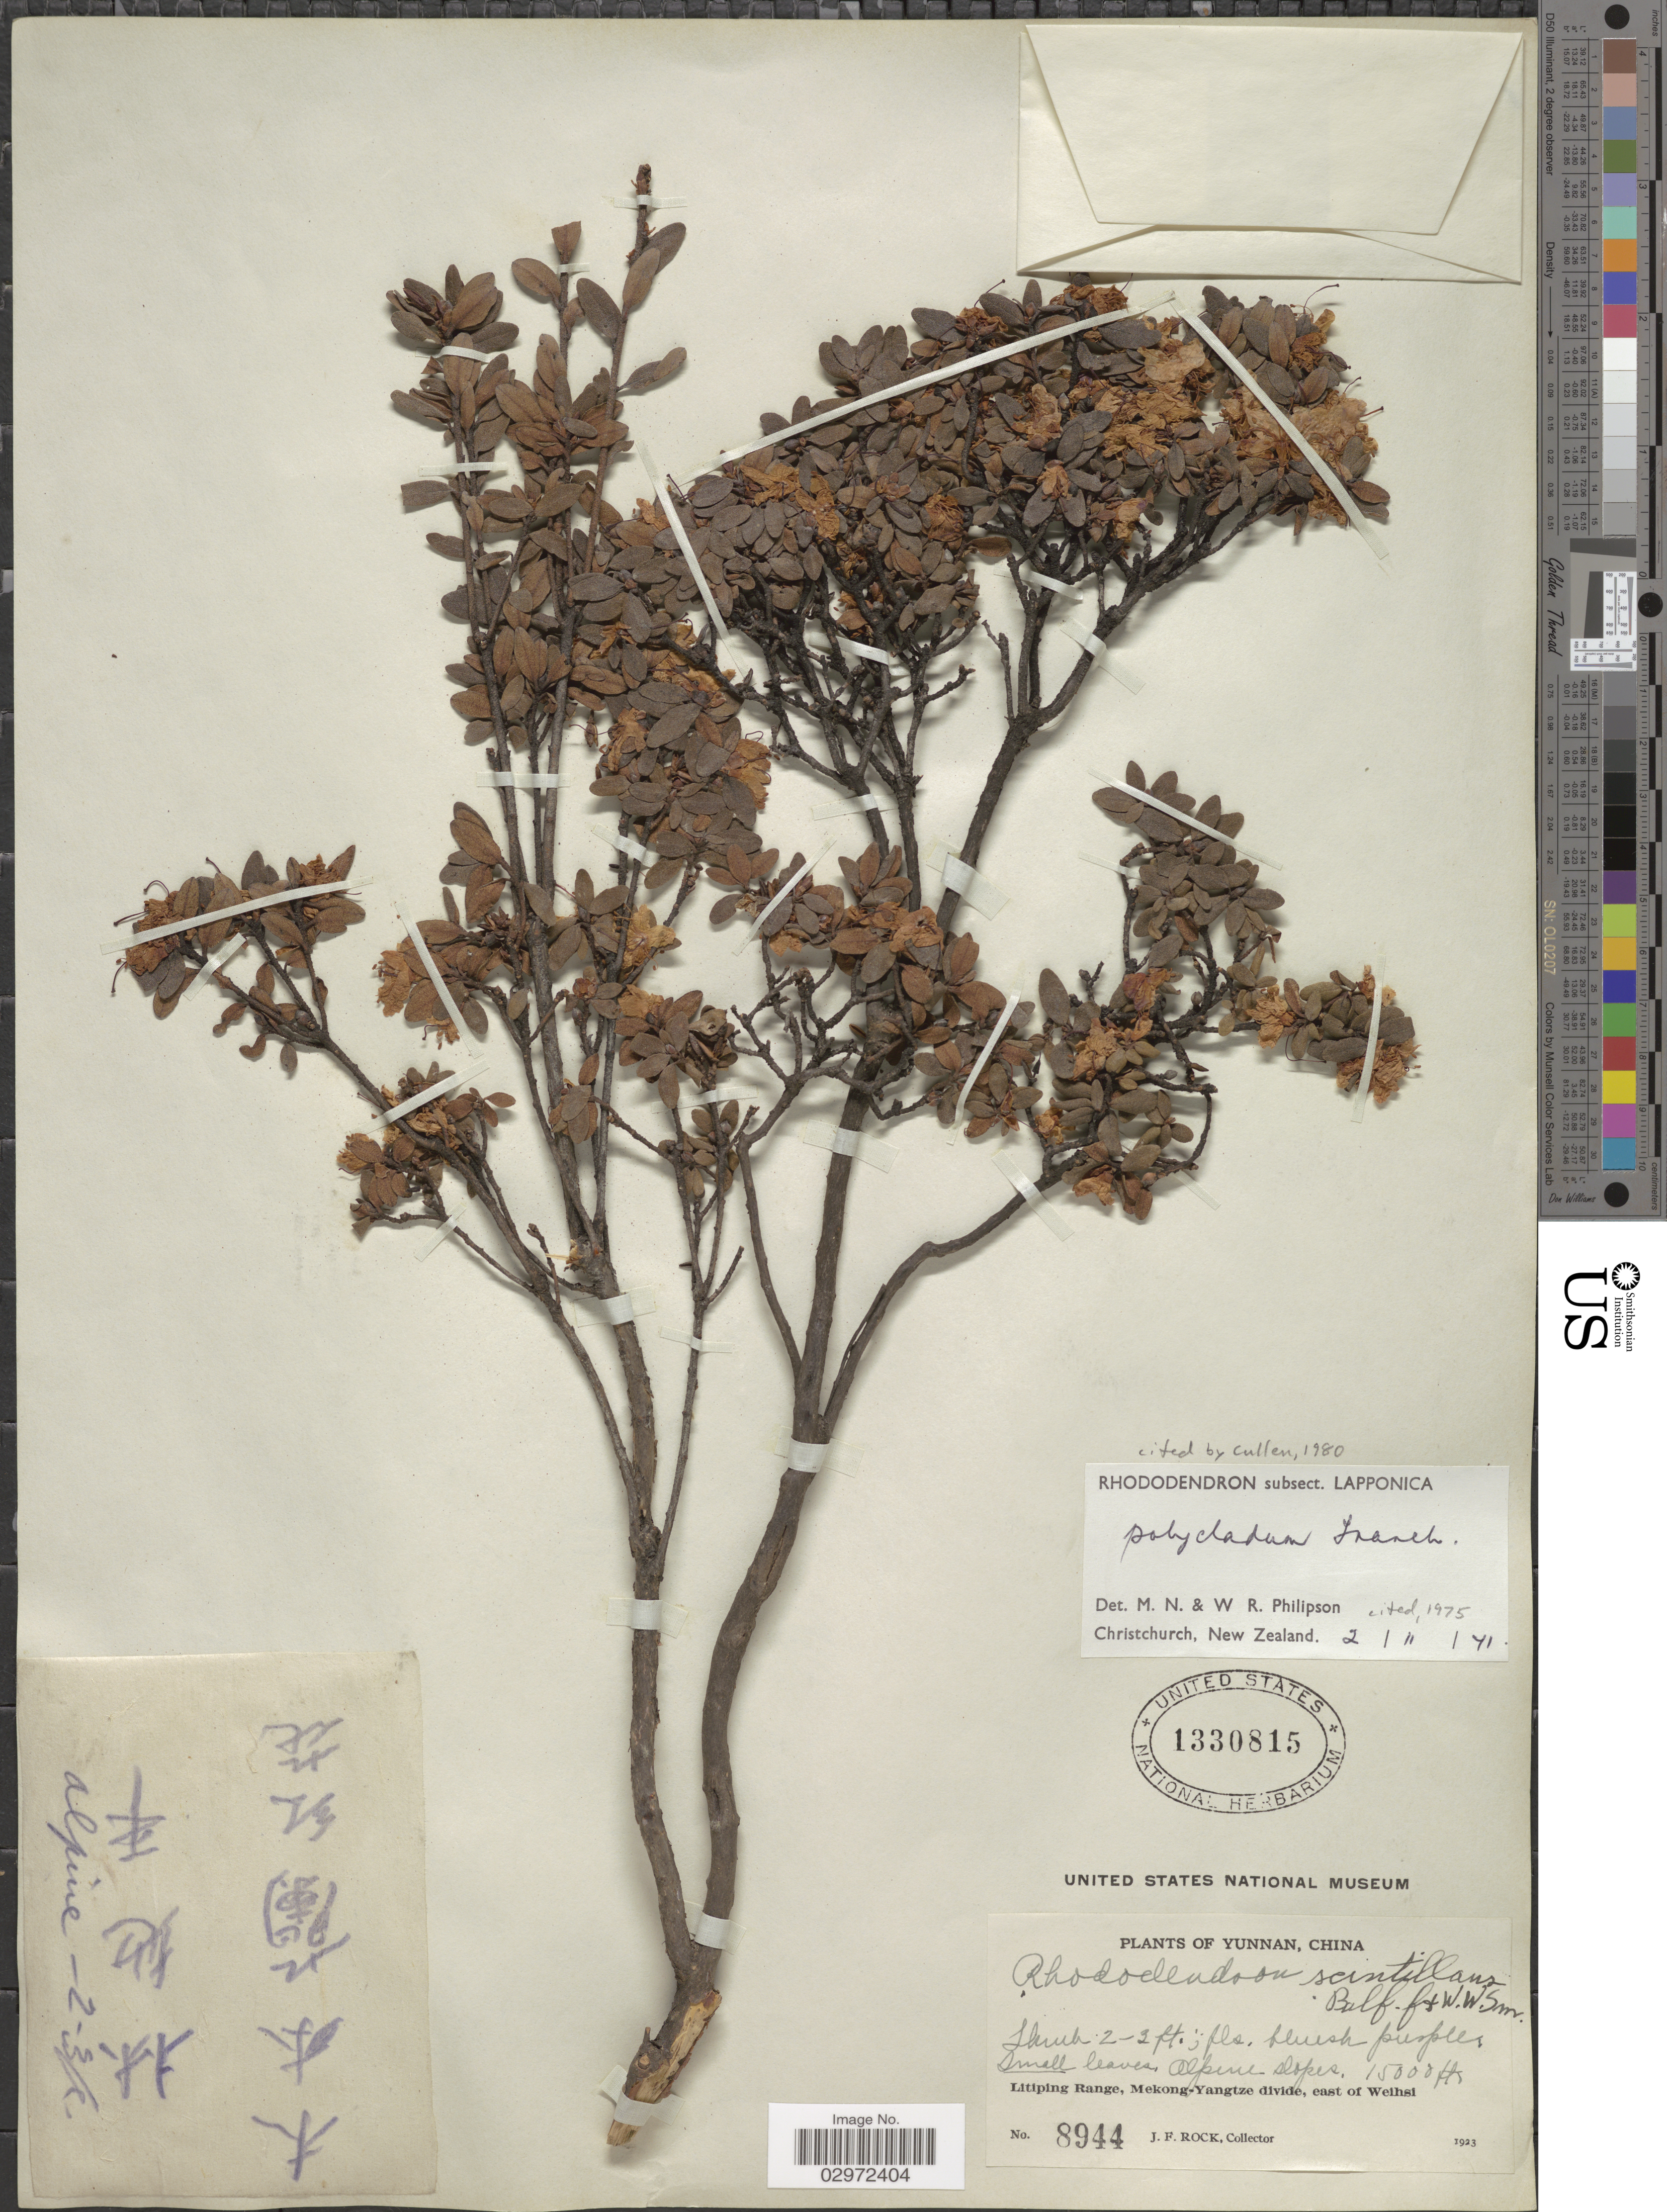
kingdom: Plantae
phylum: Tracheophyta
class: Magnoliopsida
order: Ericales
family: Ericaceae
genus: Rhododendron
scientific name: Rhododendron polycladum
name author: Franch.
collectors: J. Rock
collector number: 8944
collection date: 1923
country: China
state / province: Yunnan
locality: Lititping Range, Mekong-Yangtze divide, east of Weihsi.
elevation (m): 4572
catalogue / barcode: US 1330815